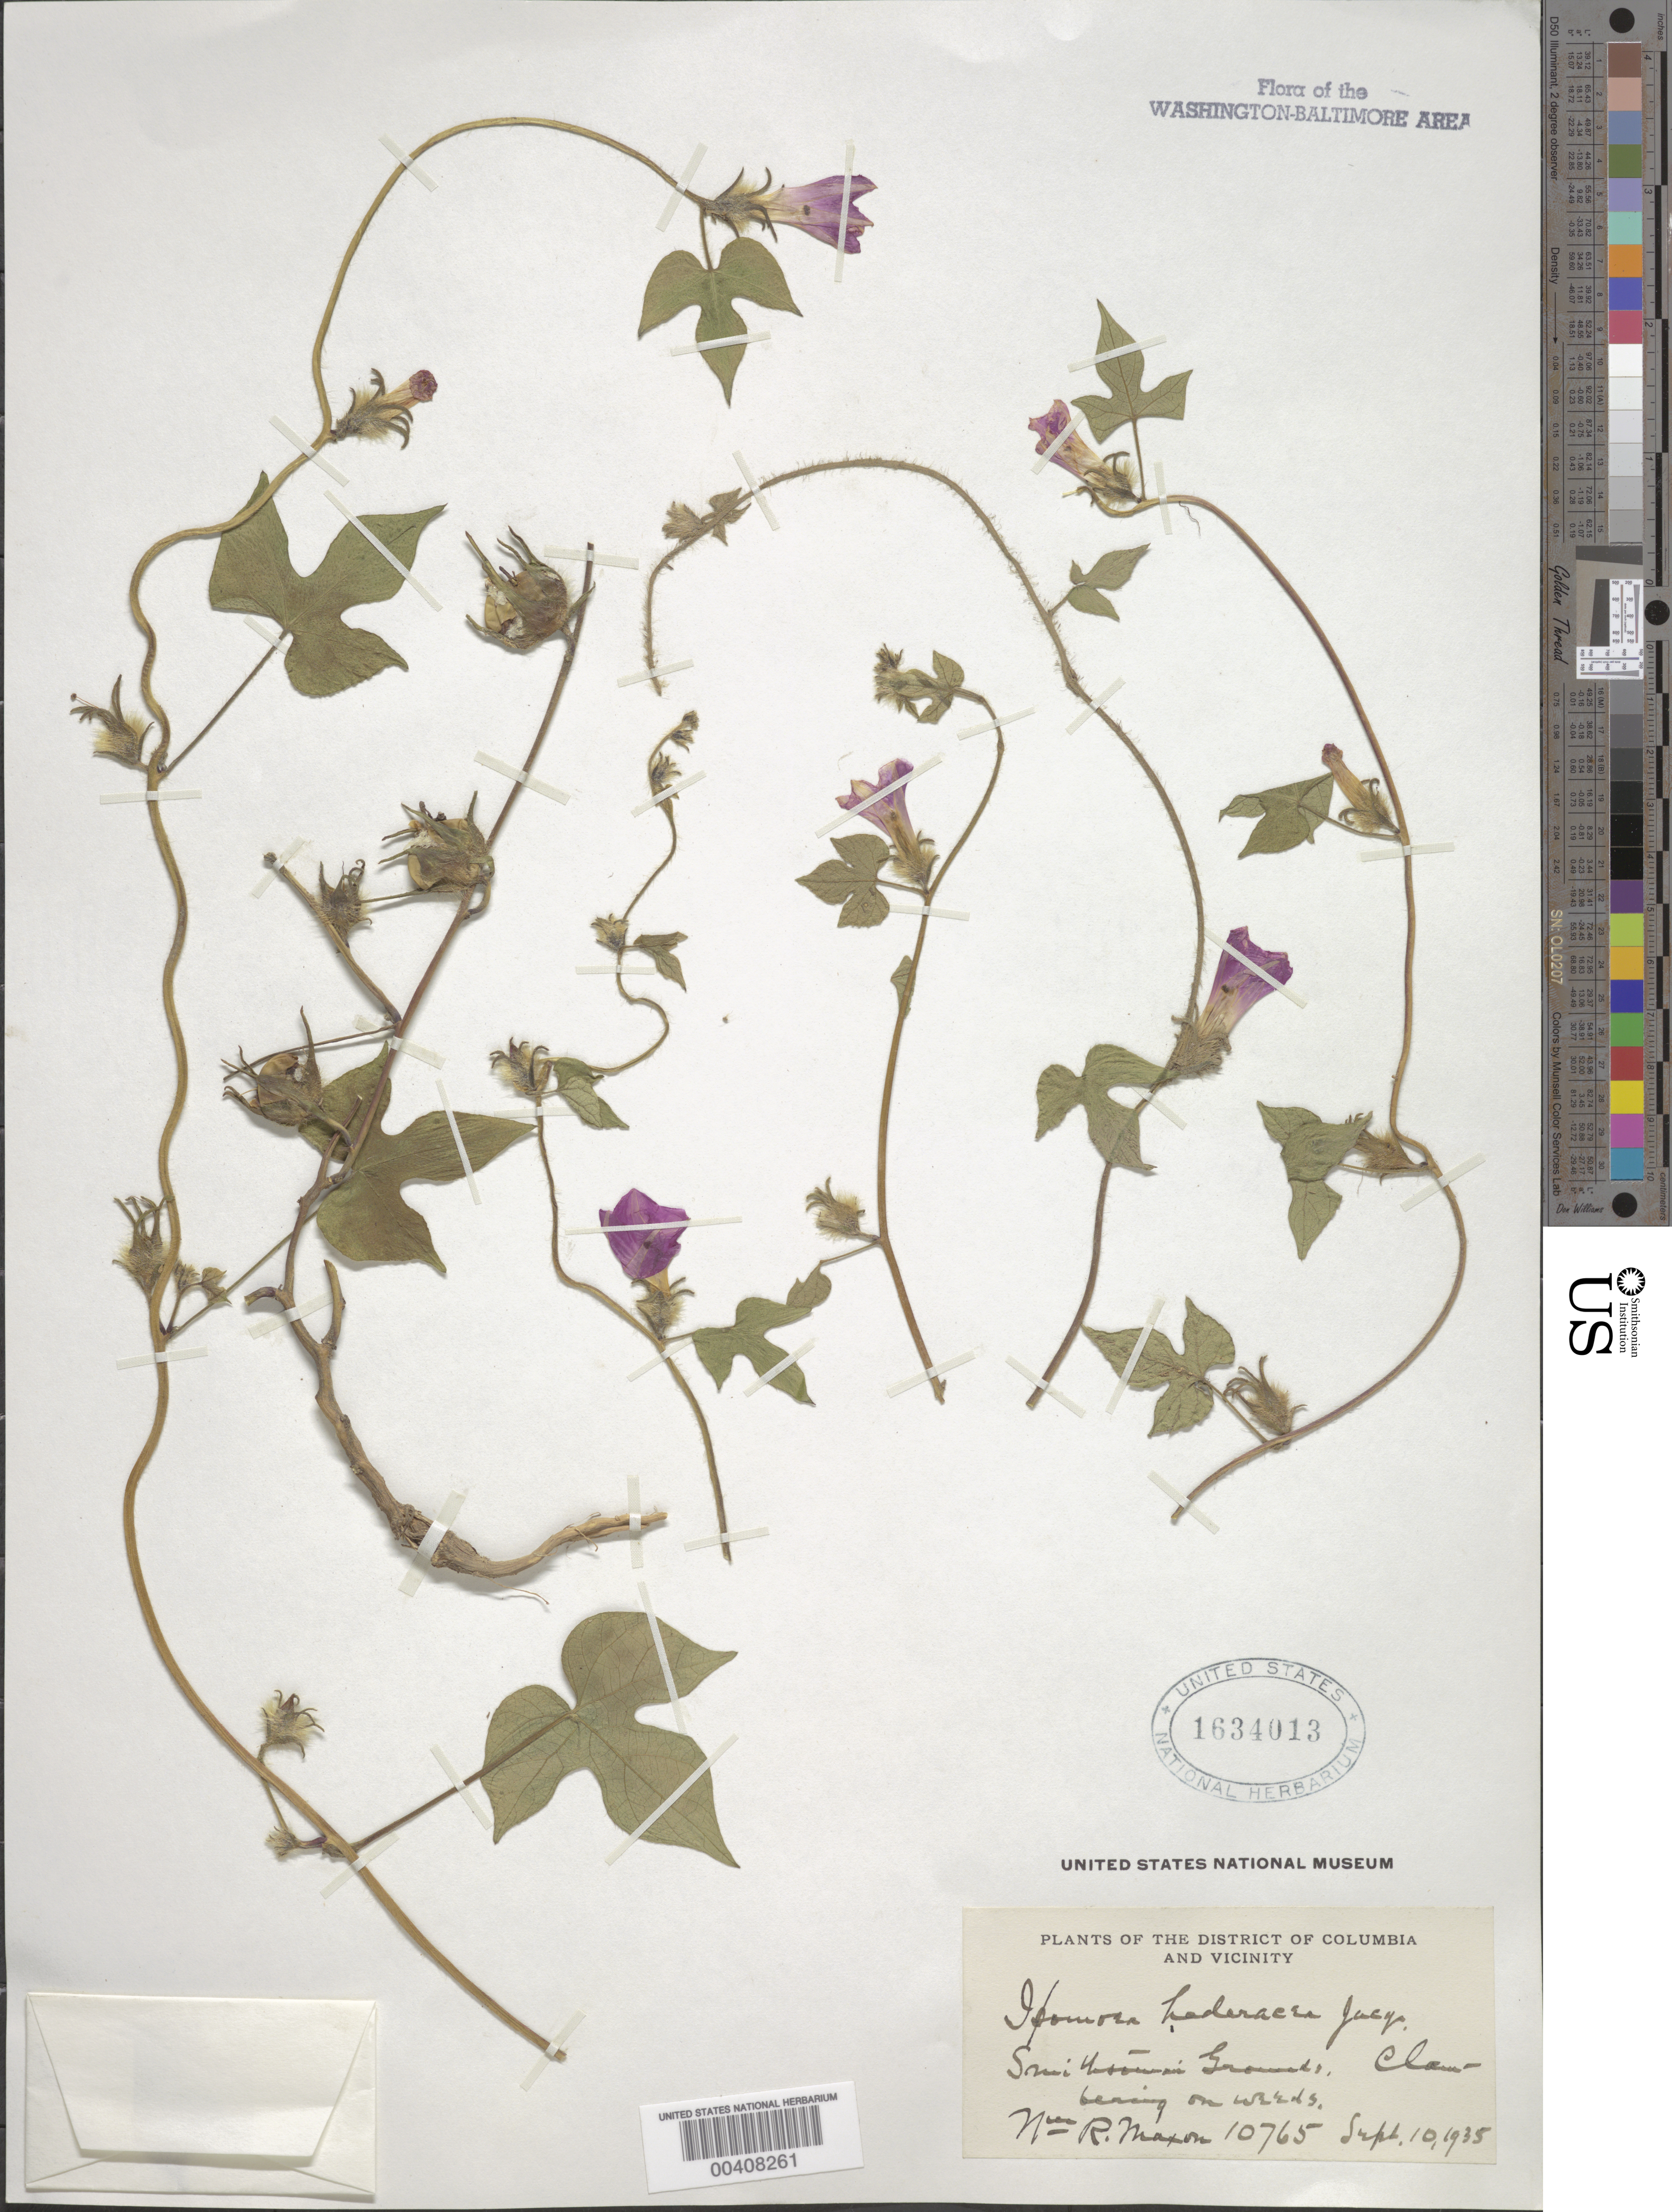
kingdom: Plantae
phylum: Tracheophyta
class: Magnoliopsida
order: Solanales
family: Convolvulaceae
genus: Ipomoea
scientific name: Ipomoea hederacea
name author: Jacq.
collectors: W. R. Maxon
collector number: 10765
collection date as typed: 10 Sep 1935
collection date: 1935-09-10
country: United States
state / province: District of Columbia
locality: Smithsonian grounds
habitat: Climbing on weeds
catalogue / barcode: US 1634013